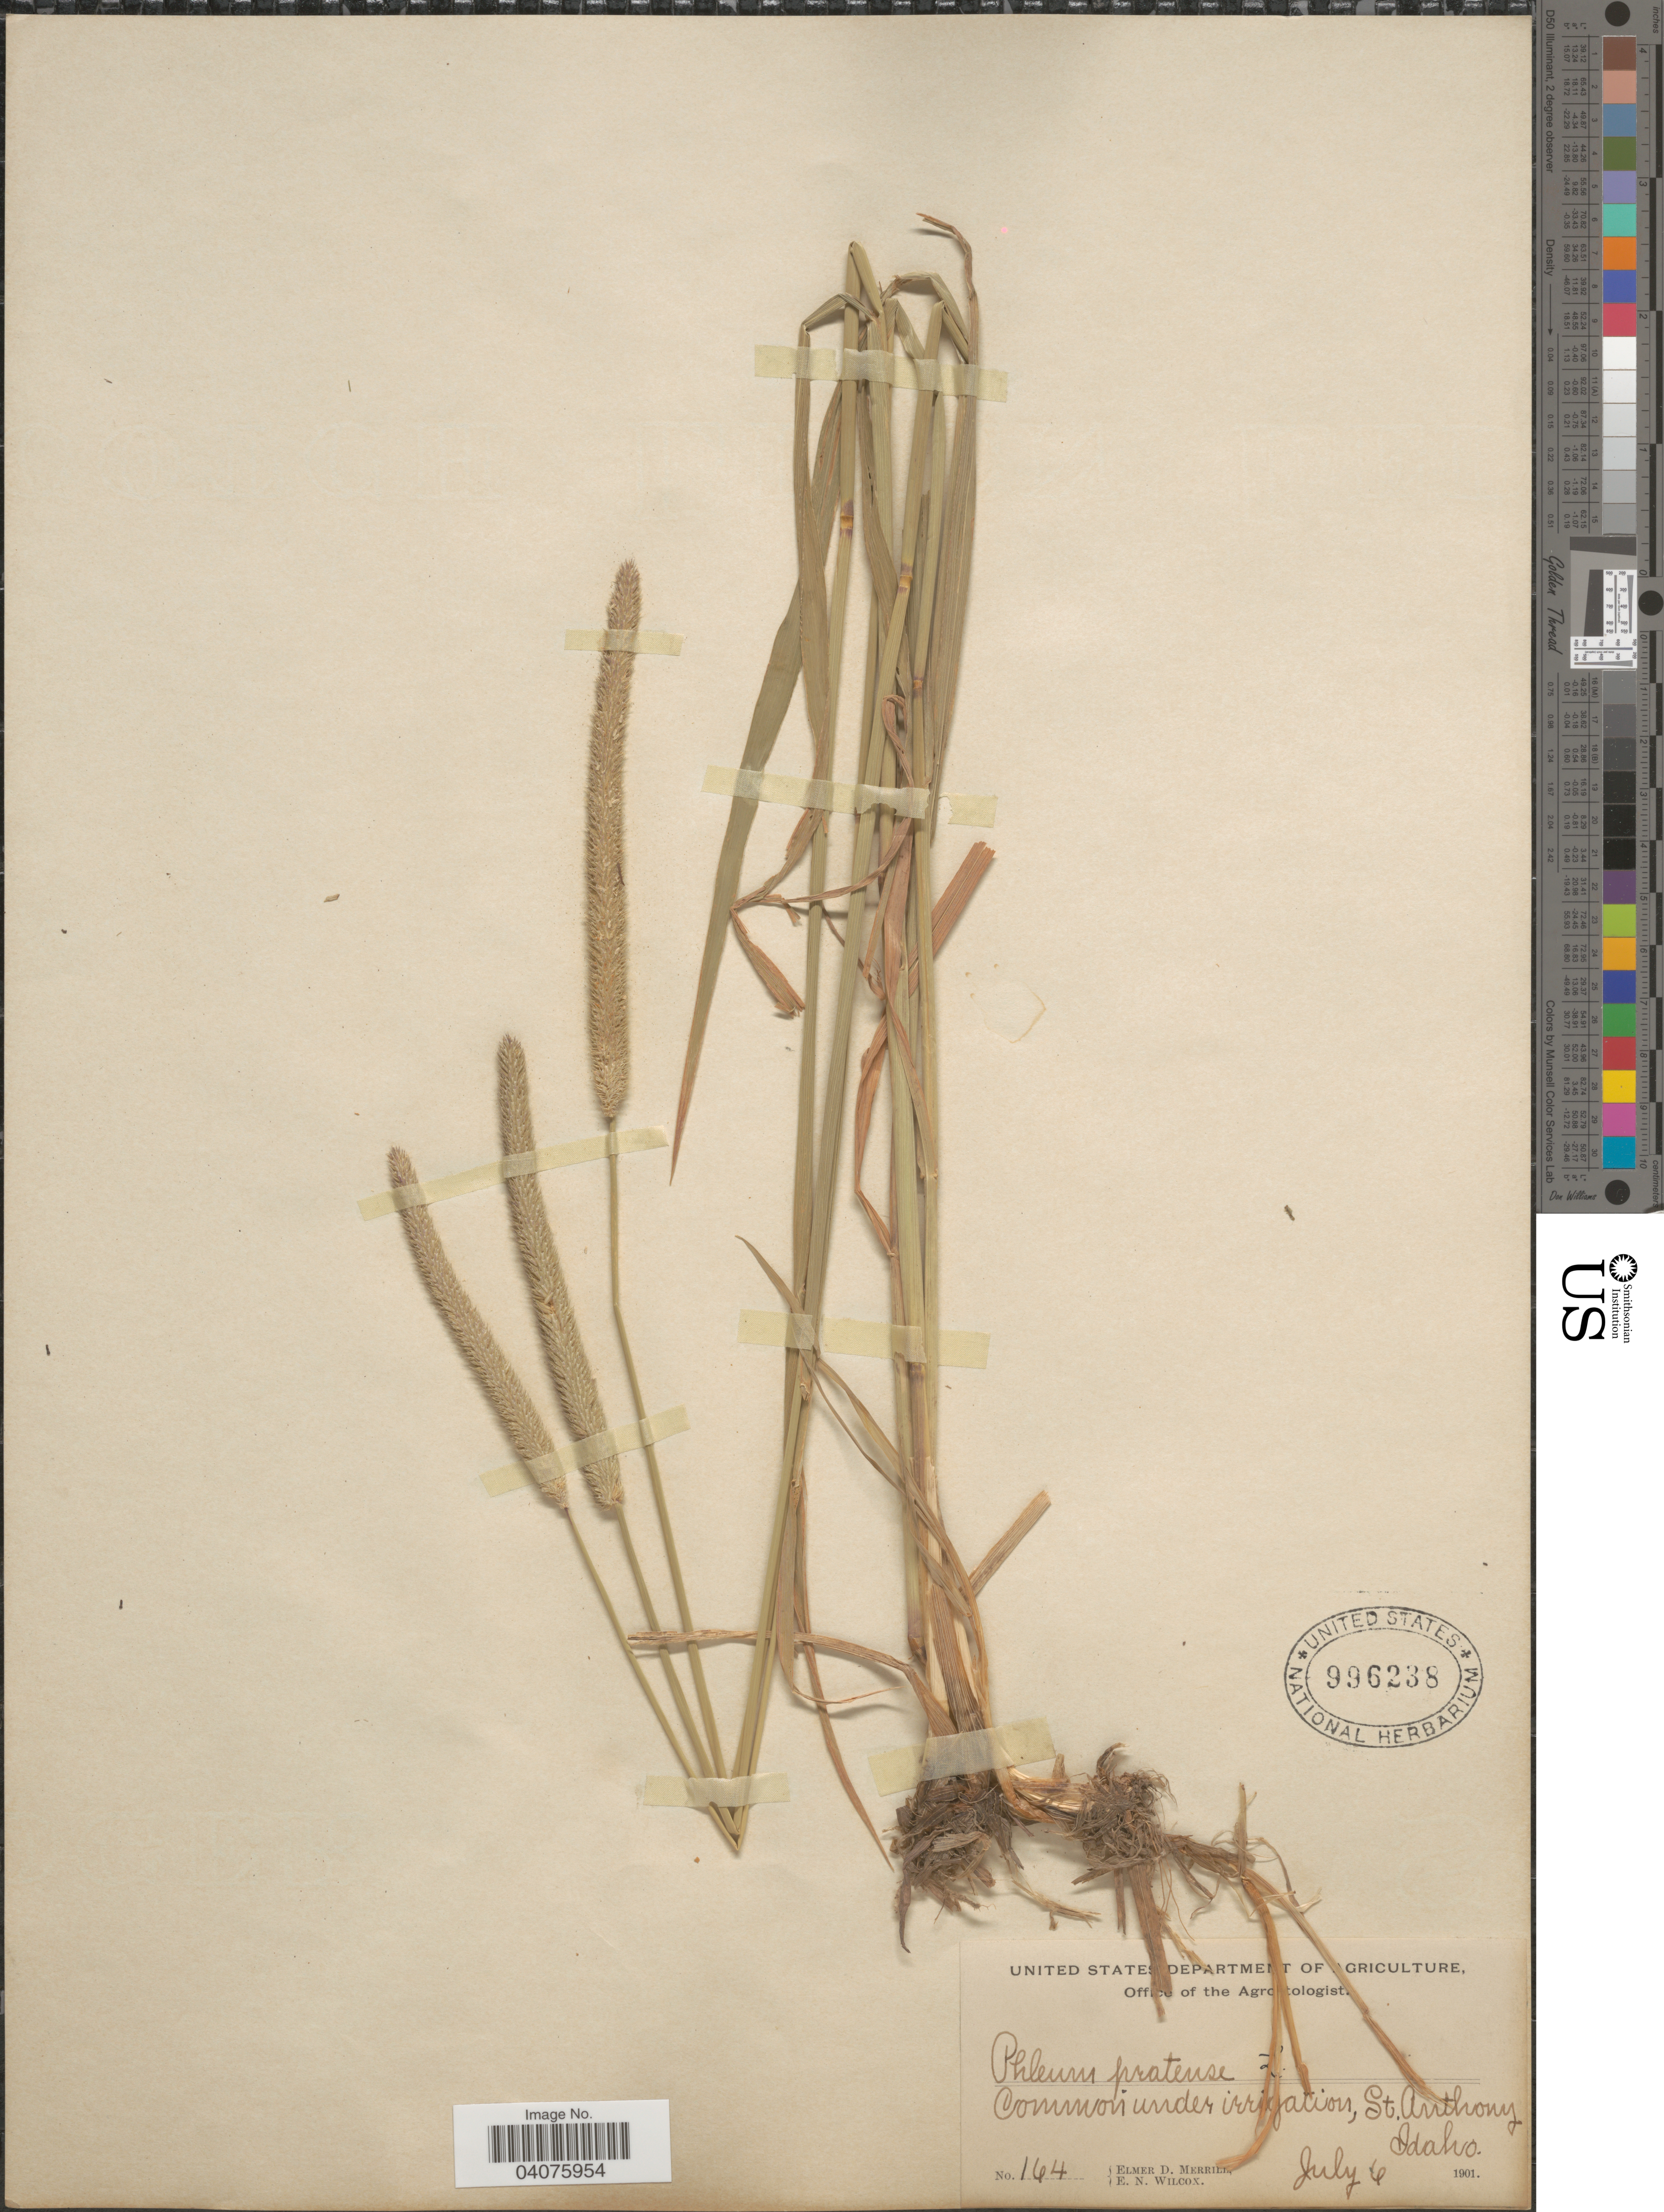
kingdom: Plantae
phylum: Tracheophyta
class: Liliopsida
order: Poales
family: Poaceae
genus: Phleum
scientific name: Phleum pratense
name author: L.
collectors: E. D. Merrill & E. Wilcox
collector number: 164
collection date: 1901-07-06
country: United States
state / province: Idaho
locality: St. Anthony.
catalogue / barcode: US 996238